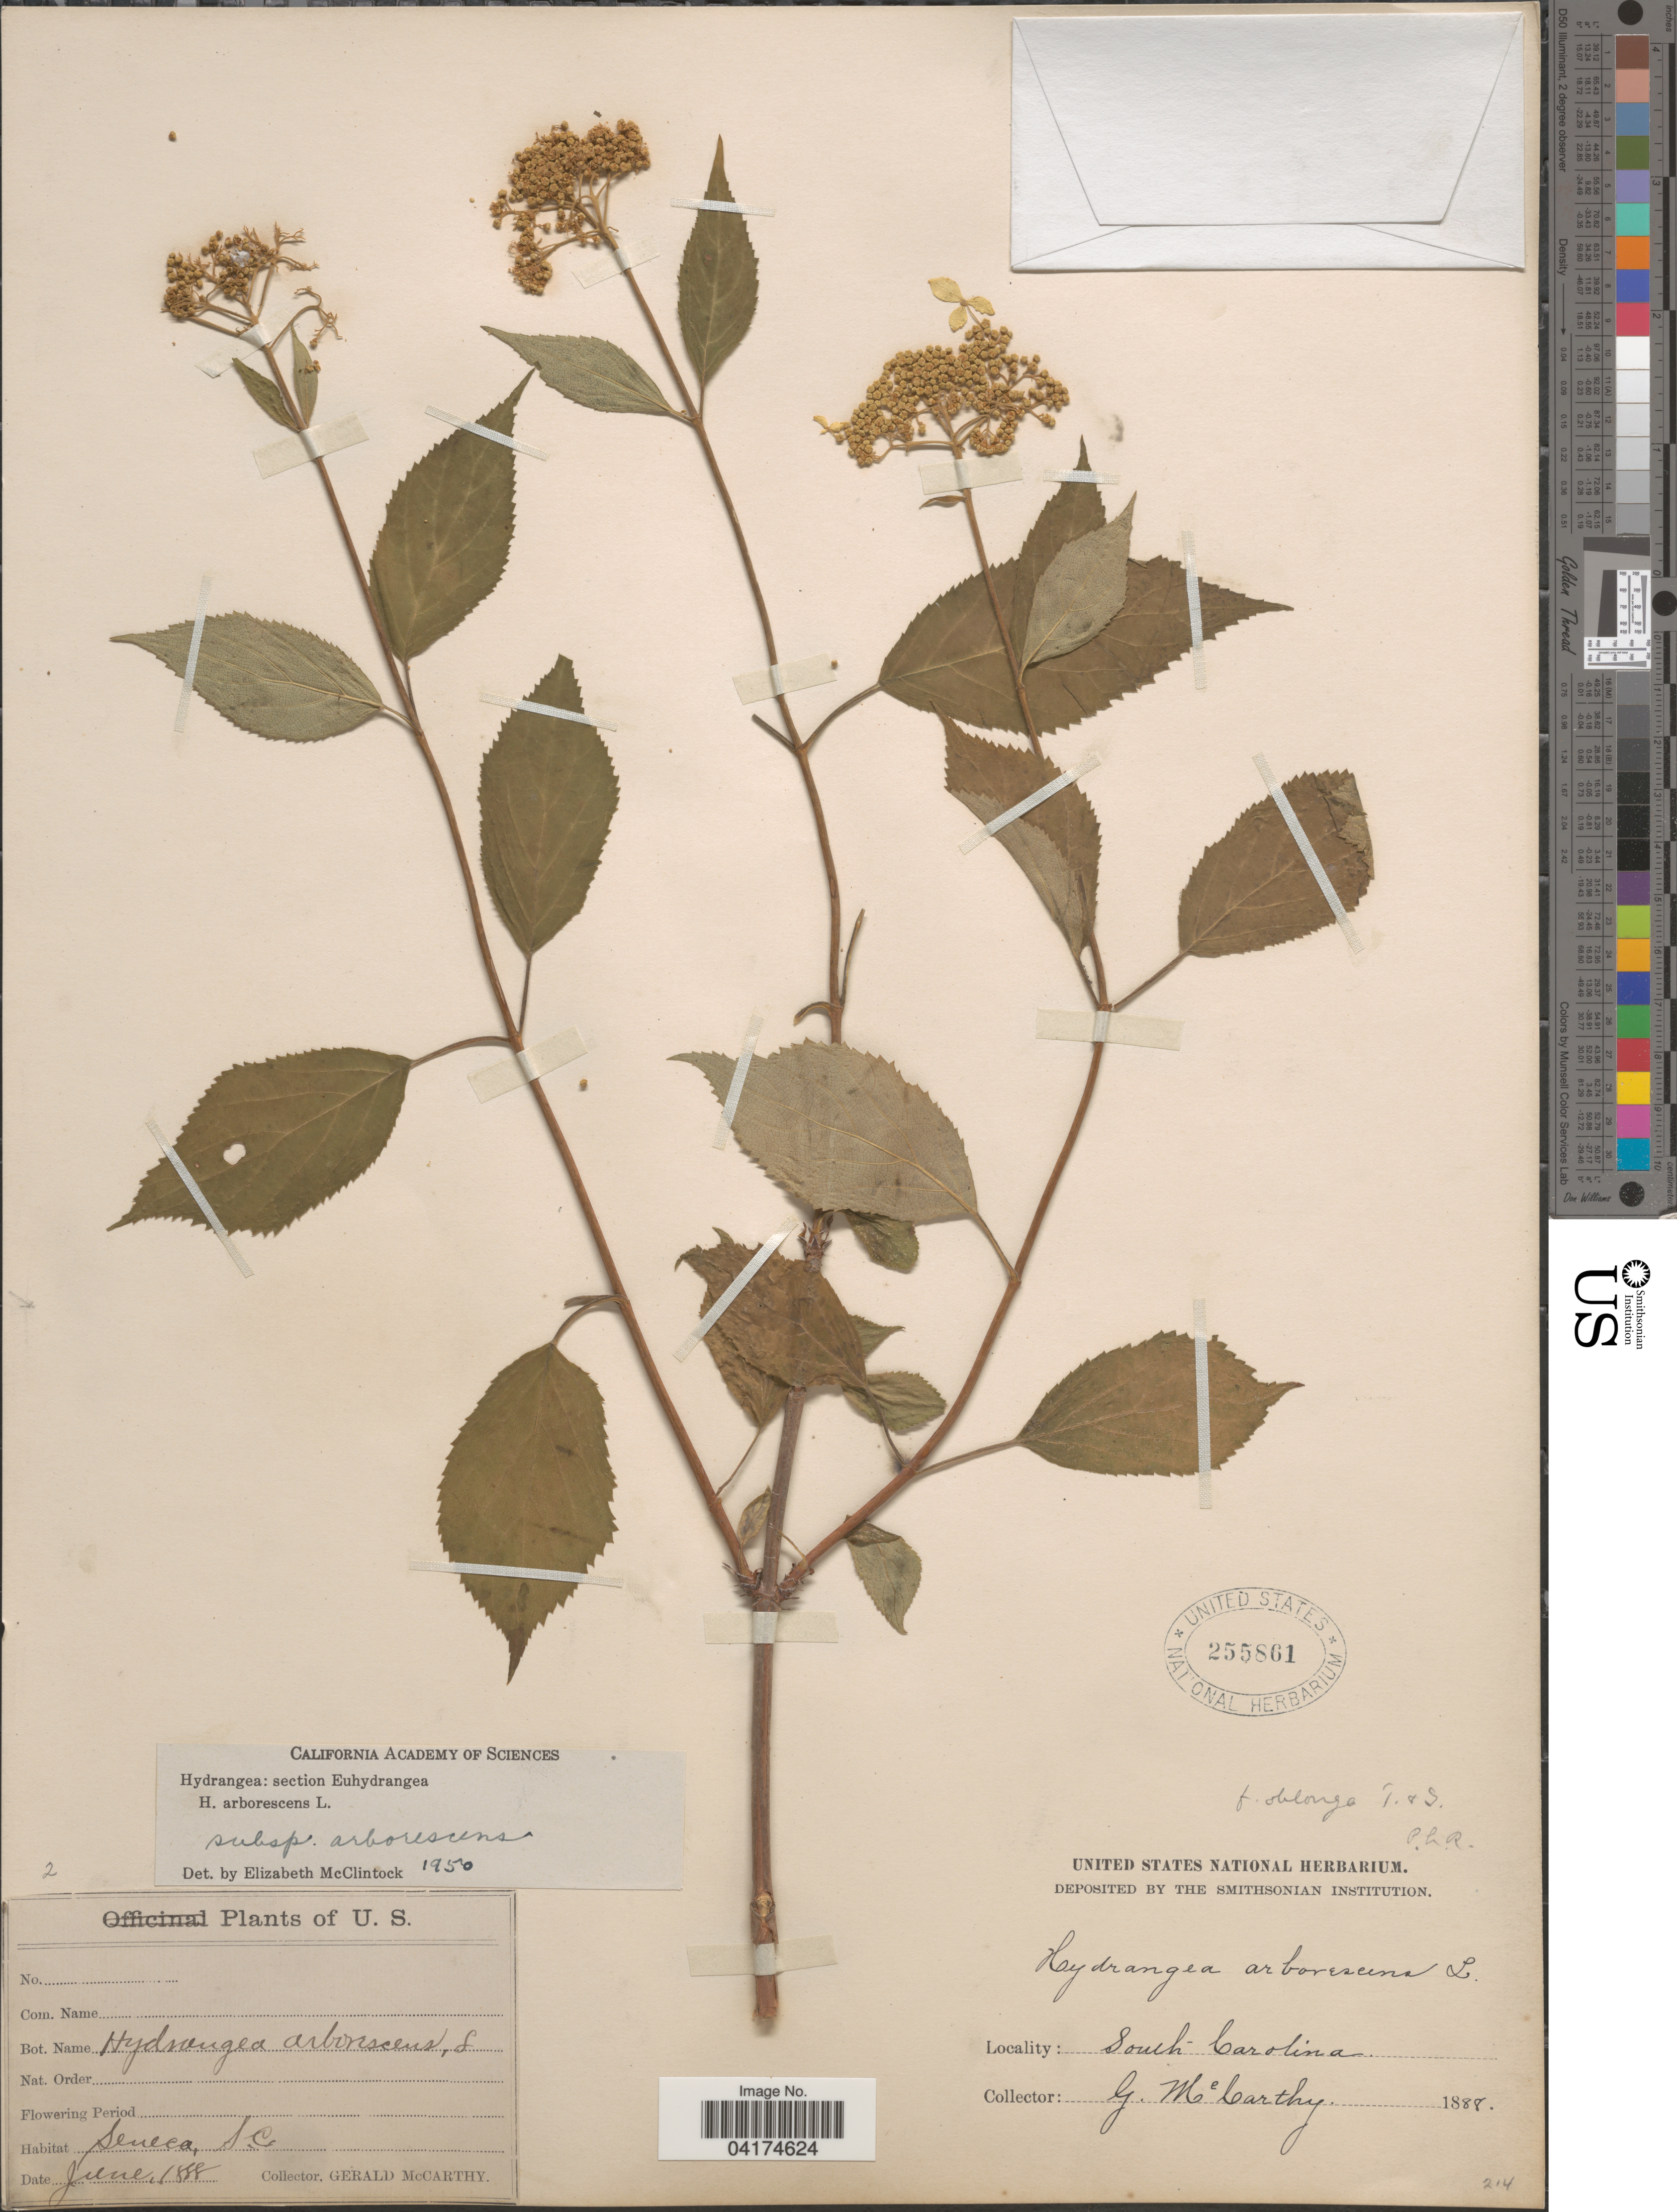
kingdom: Plantae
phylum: Tracheophyta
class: Magnoliopsida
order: Cornales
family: Hydrangeaceae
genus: Hydrangea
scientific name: Hydrangea arborescens subsp. arborescens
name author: L.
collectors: G. McCarthy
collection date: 1888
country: United States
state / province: South Carolina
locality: Seneca.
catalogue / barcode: US 255861